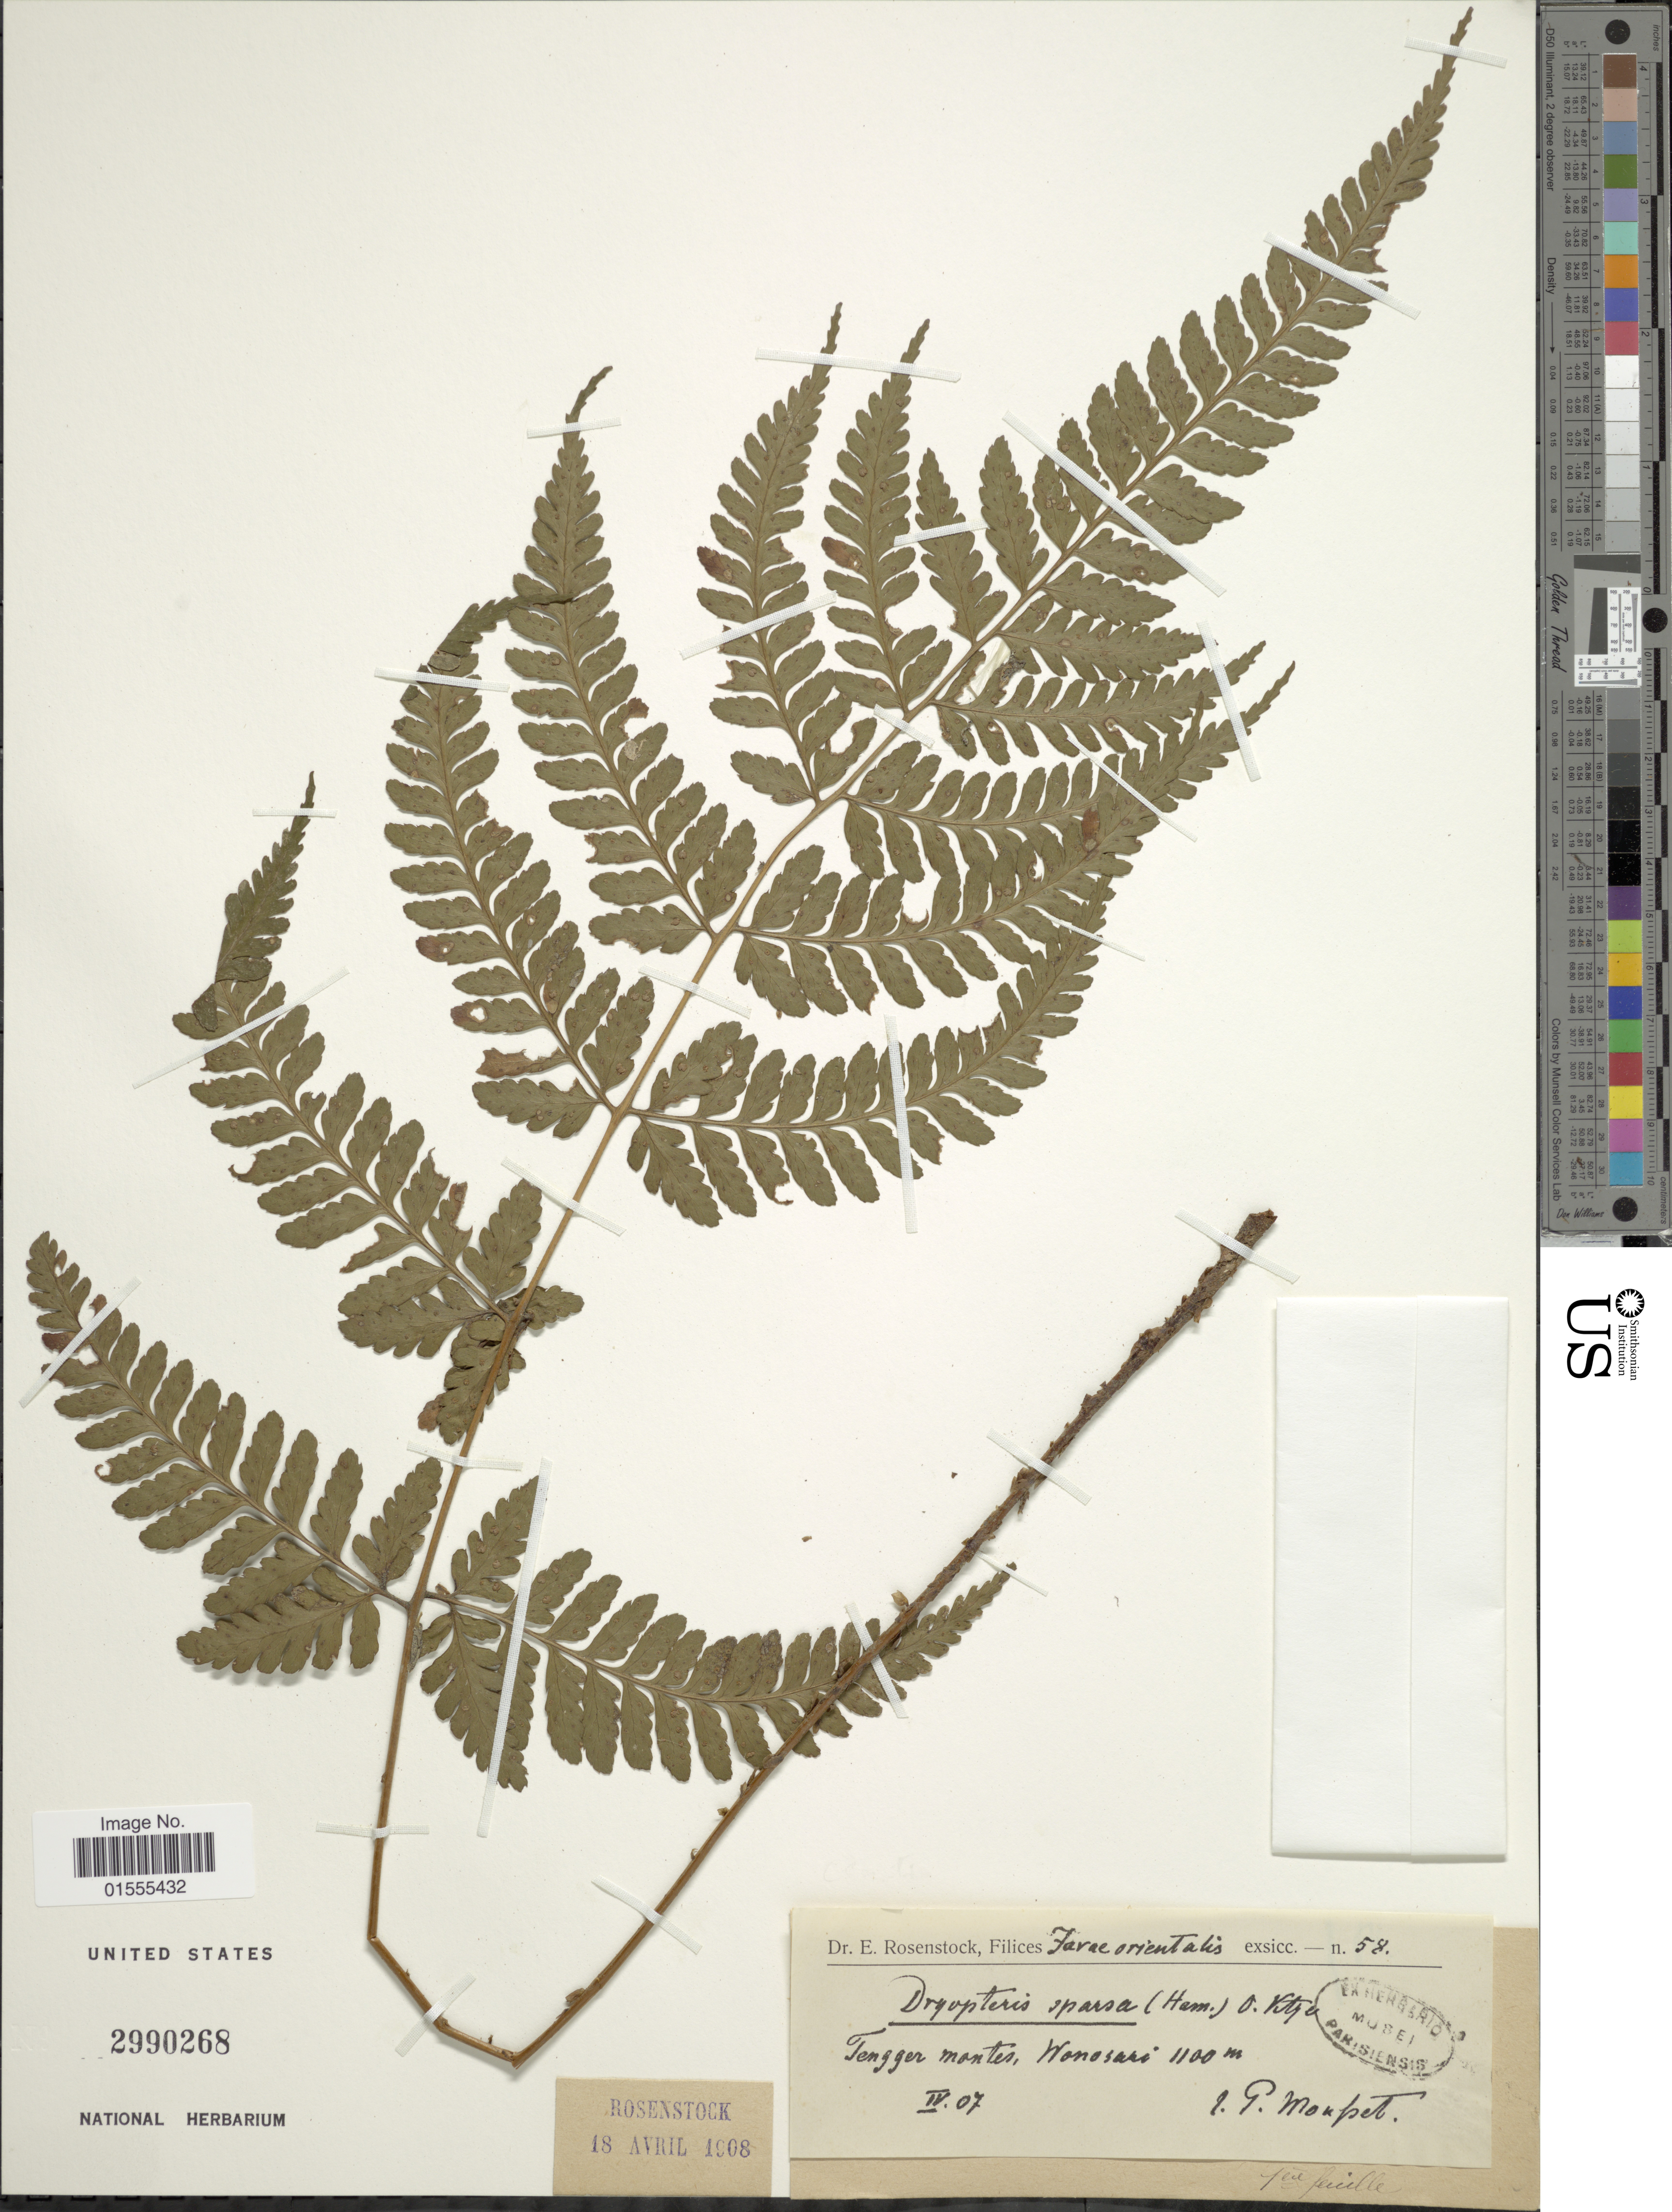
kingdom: Plantae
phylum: Tracheophyta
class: Polypodiopsida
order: Polypodiales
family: Dryopteridaceae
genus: Dryopteris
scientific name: Dryopteris sparsa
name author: (D. Don) Kuntze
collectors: G. Mousset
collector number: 58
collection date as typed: Transcribed d/m/y: /4/7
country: Indonesia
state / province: Java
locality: Javae orientalis, Tengger montes,Wonosari [interpreted]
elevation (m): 1100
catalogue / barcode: US 2990268